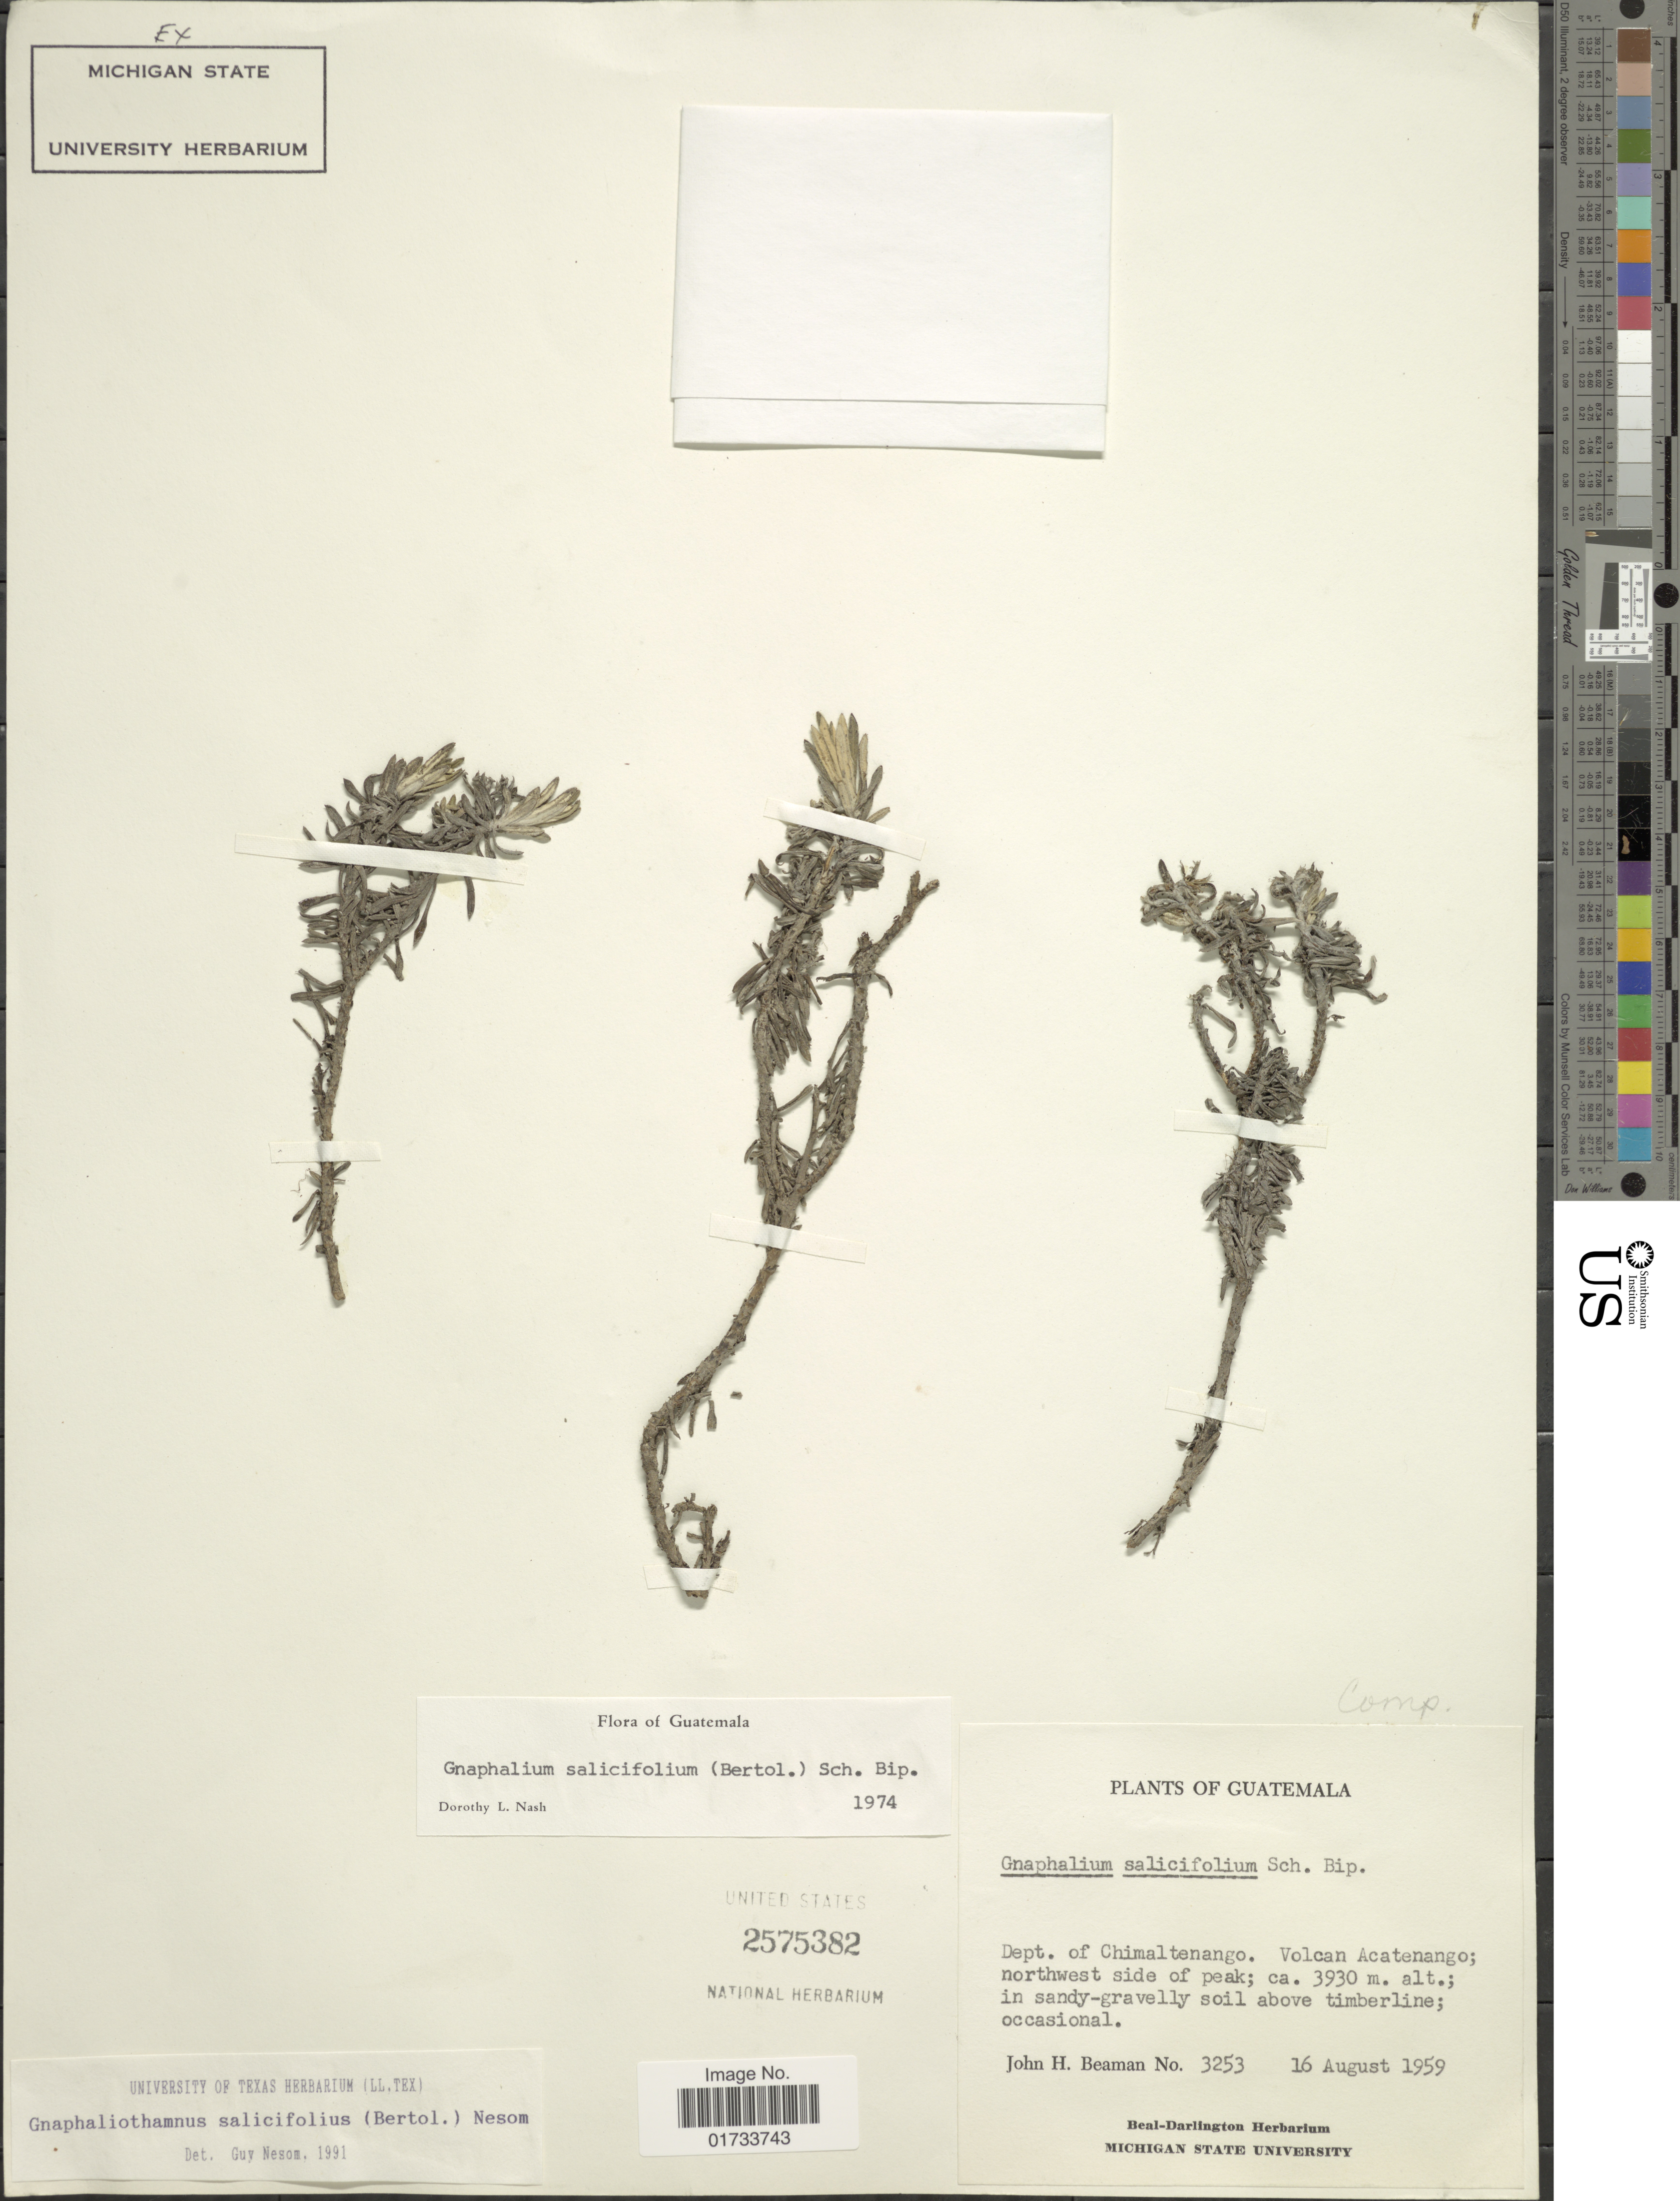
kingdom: Plantae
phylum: Tracheophyta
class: Magnoliopsida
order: Asterales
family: Asteraceae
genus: Chionolaena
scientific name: Chionolaena salicifolia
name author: (Bertol.) G.L. Nesom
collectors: J. H. Beaman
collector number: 3253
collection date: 1959-08-16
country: Guatemala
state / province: Chimaltenango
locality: Volcan Acatenango; northwest side of peak; in sandy-gravelly soil above timberline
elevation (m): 3930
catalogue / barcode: US 2575382